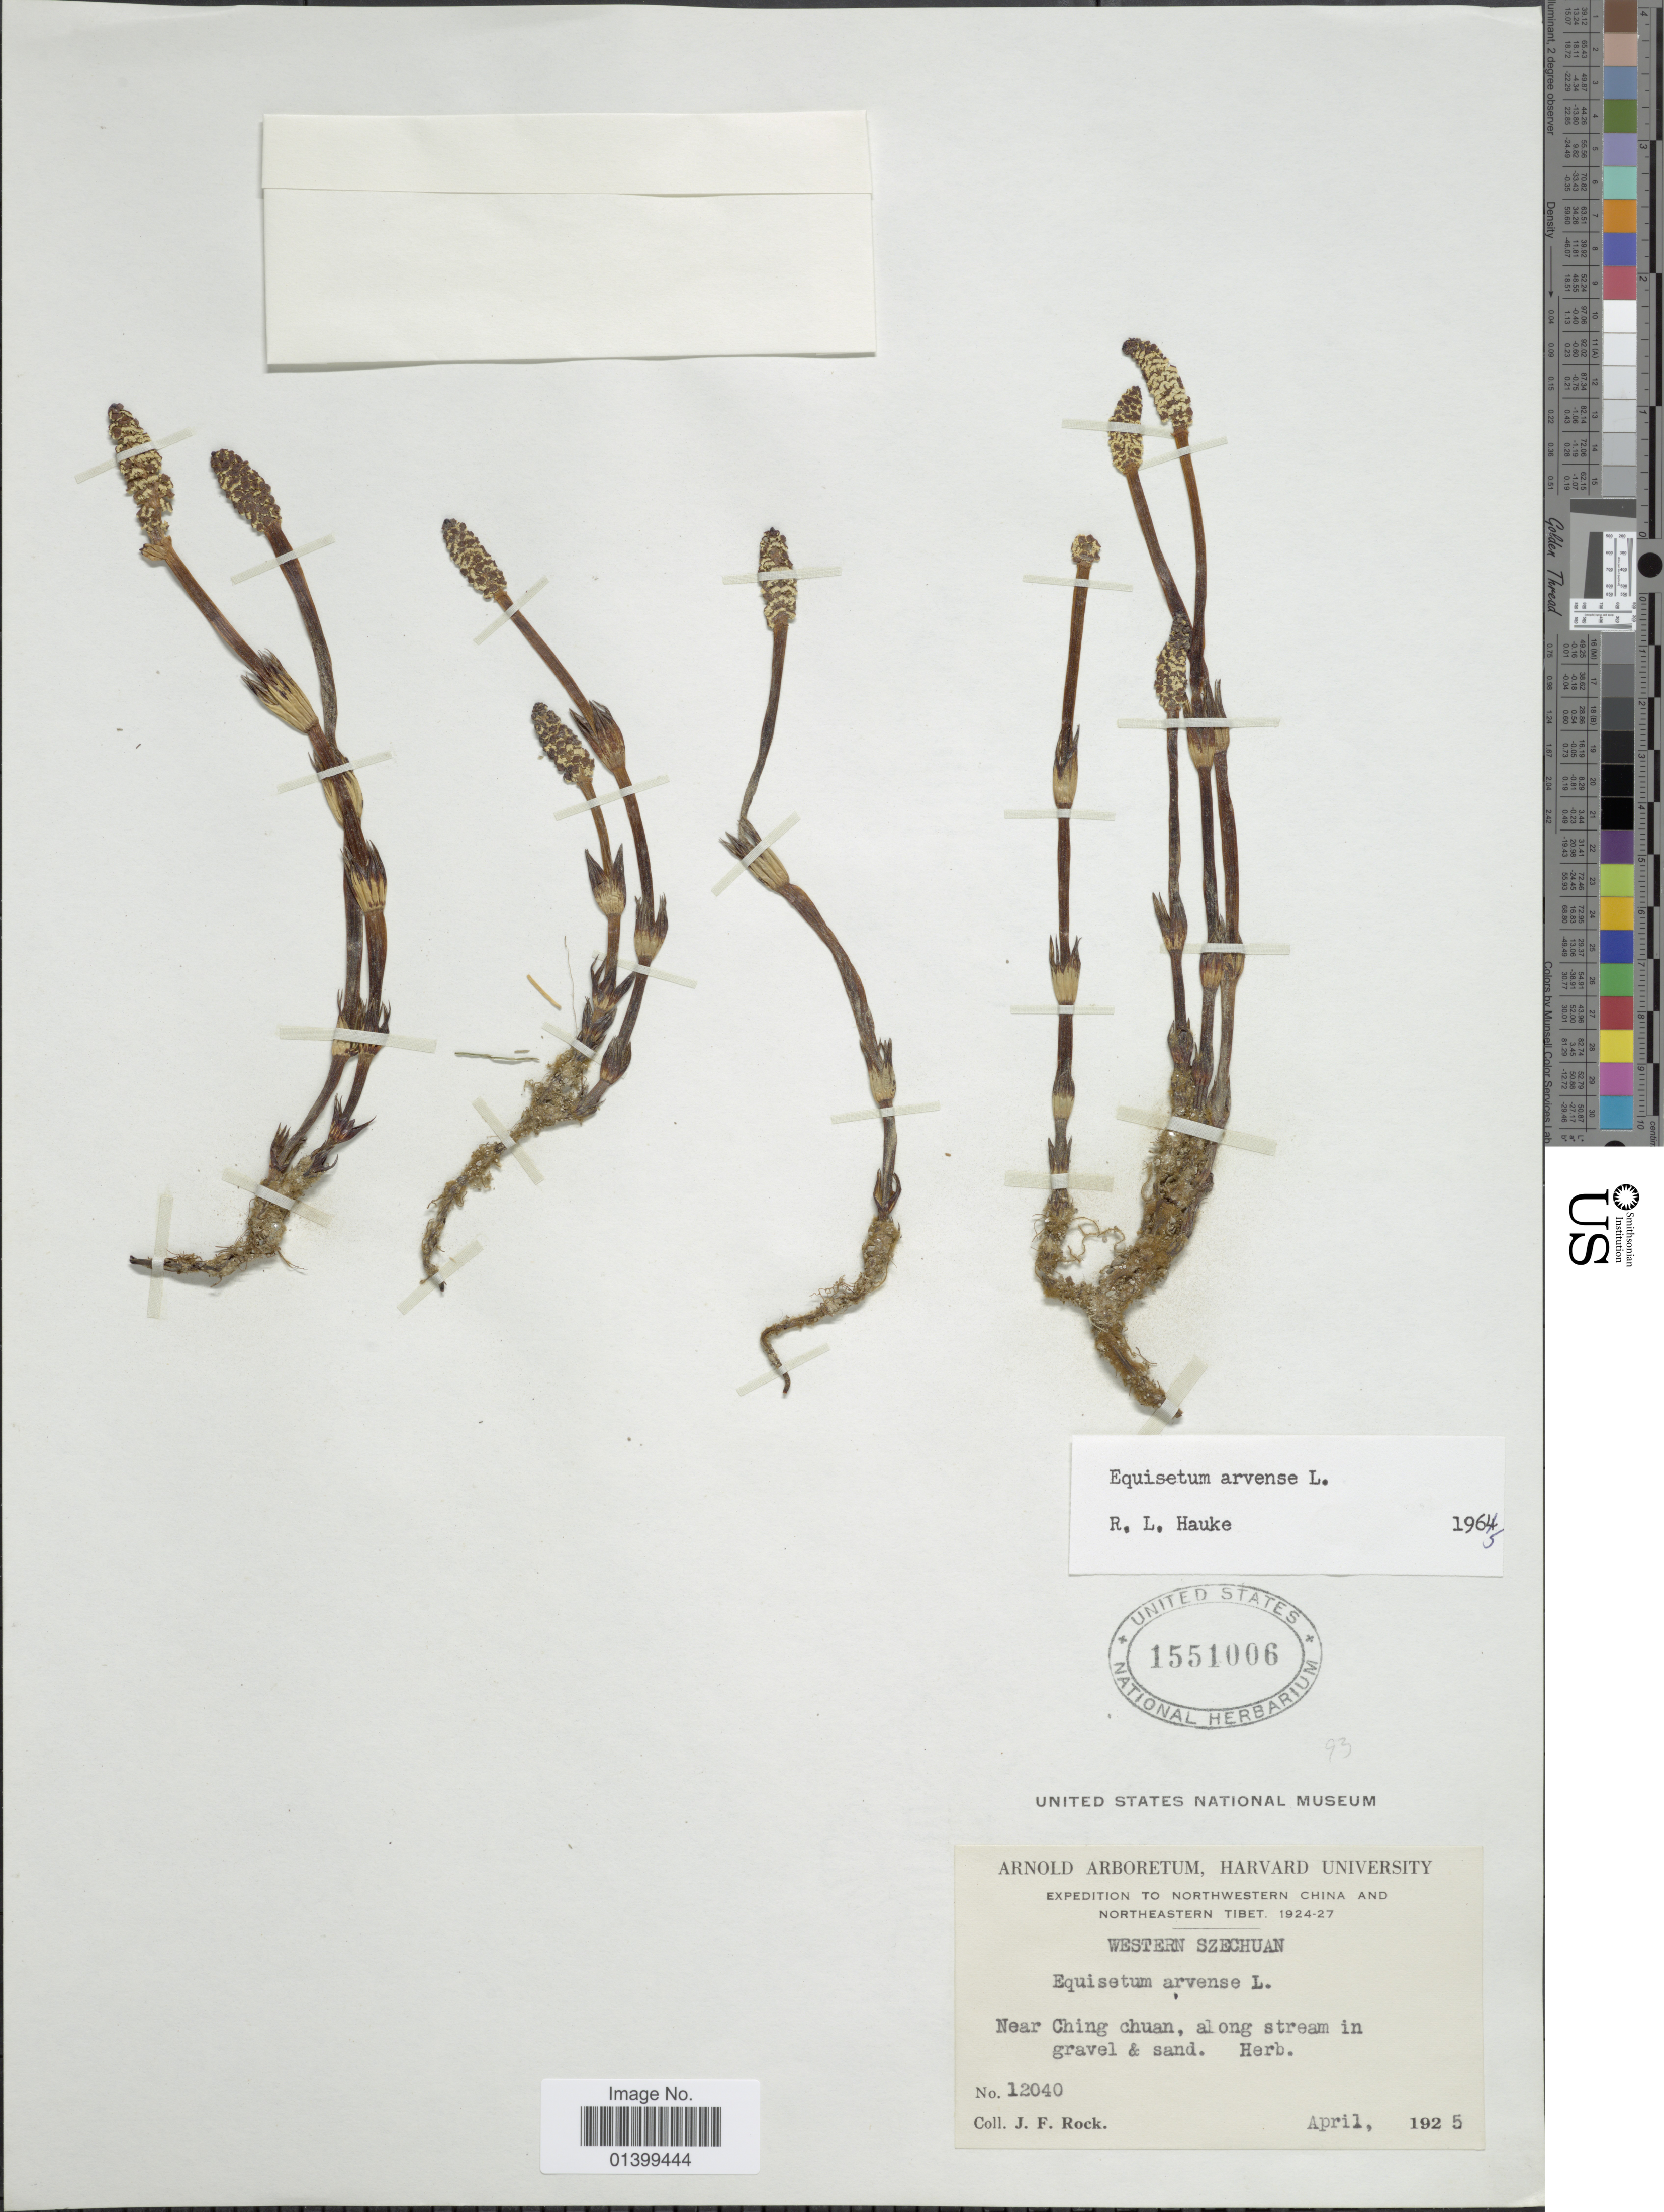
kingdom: Plantae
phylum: Tracheophyta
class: Polypodiopsida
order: Equisetales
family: Equisetaceae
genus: Equisetum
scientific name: Equisetum arvense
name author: L.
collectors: J. Rock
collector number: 12040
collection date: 1925-04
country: China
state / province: Sichuan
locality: Western Szechuan. Near Ching chuan, along stream in gravel & sand.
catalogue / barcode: US 1551006